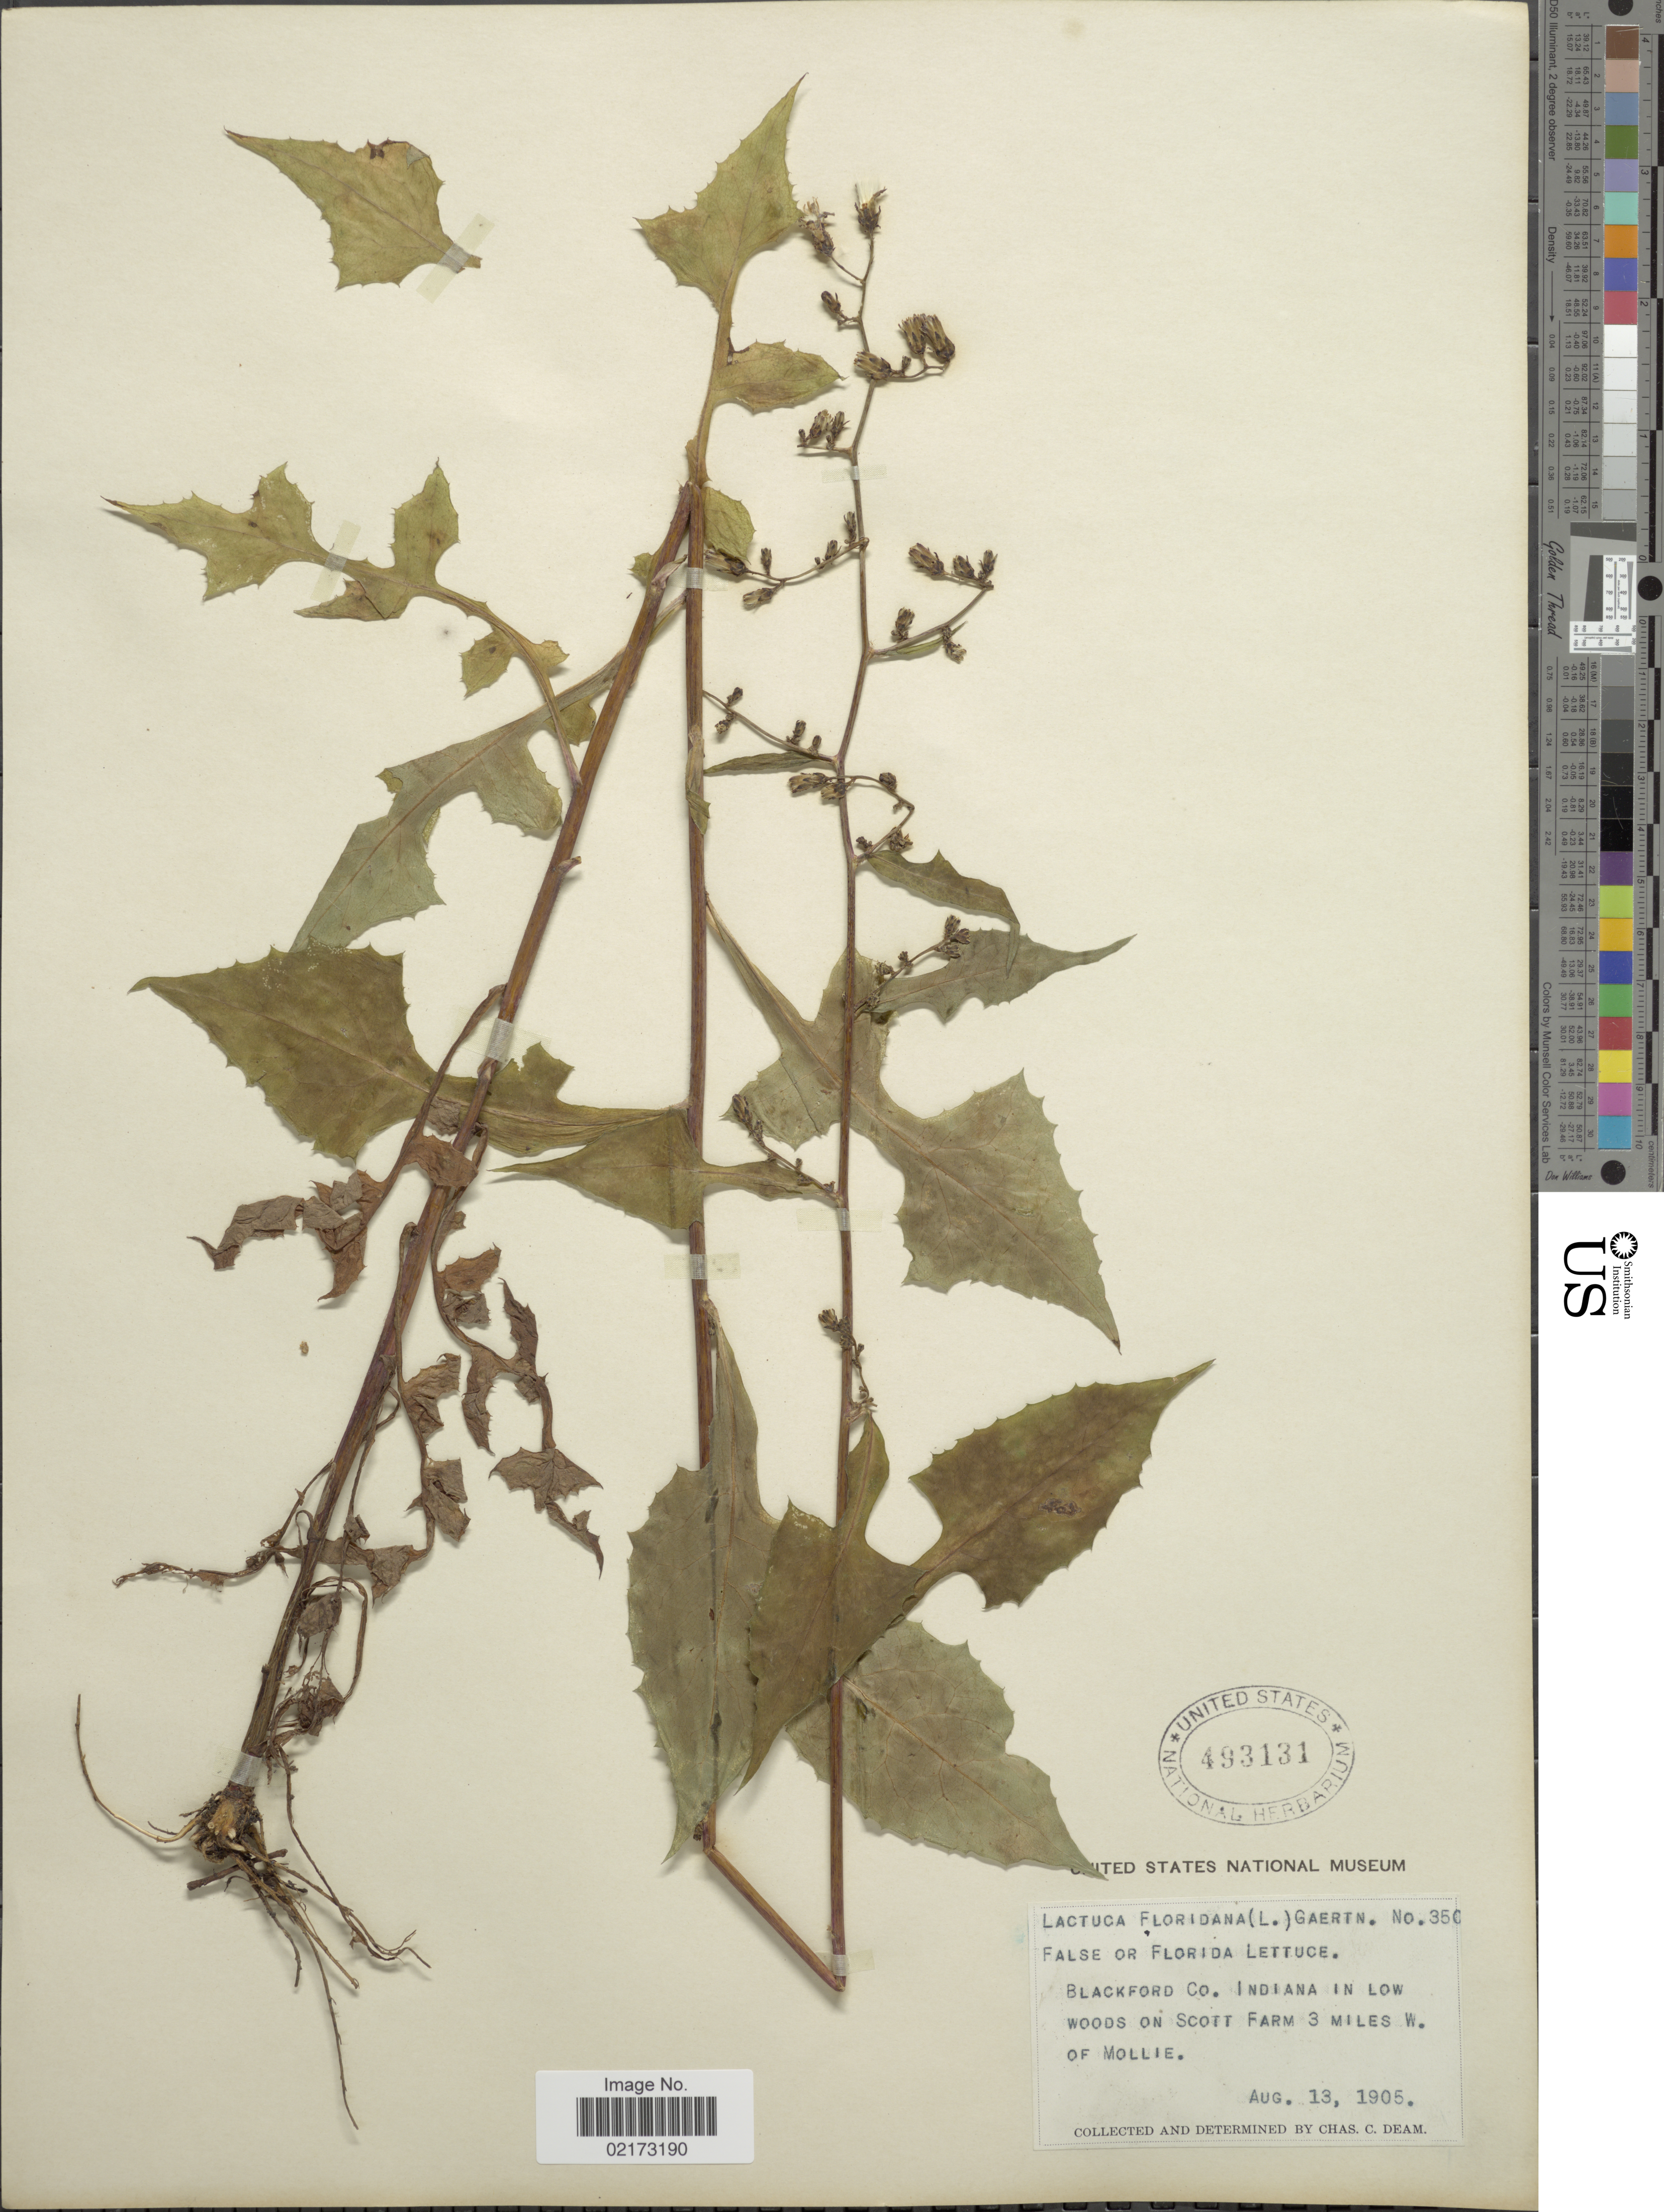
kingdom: Plantae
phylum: Tracheophyta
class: Magnoliopsida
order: Asterales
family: Asteraceae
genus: Lactuca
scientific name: Lactuca floridana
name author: (L.) Gaertn.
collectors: C. C. Deam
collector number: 350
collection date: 1905-08-13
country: United States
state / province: Indiana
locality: Blackford Co., Indiana in low woods on Scott Farm 3 miles W. of Mollie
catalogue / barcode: US 493131